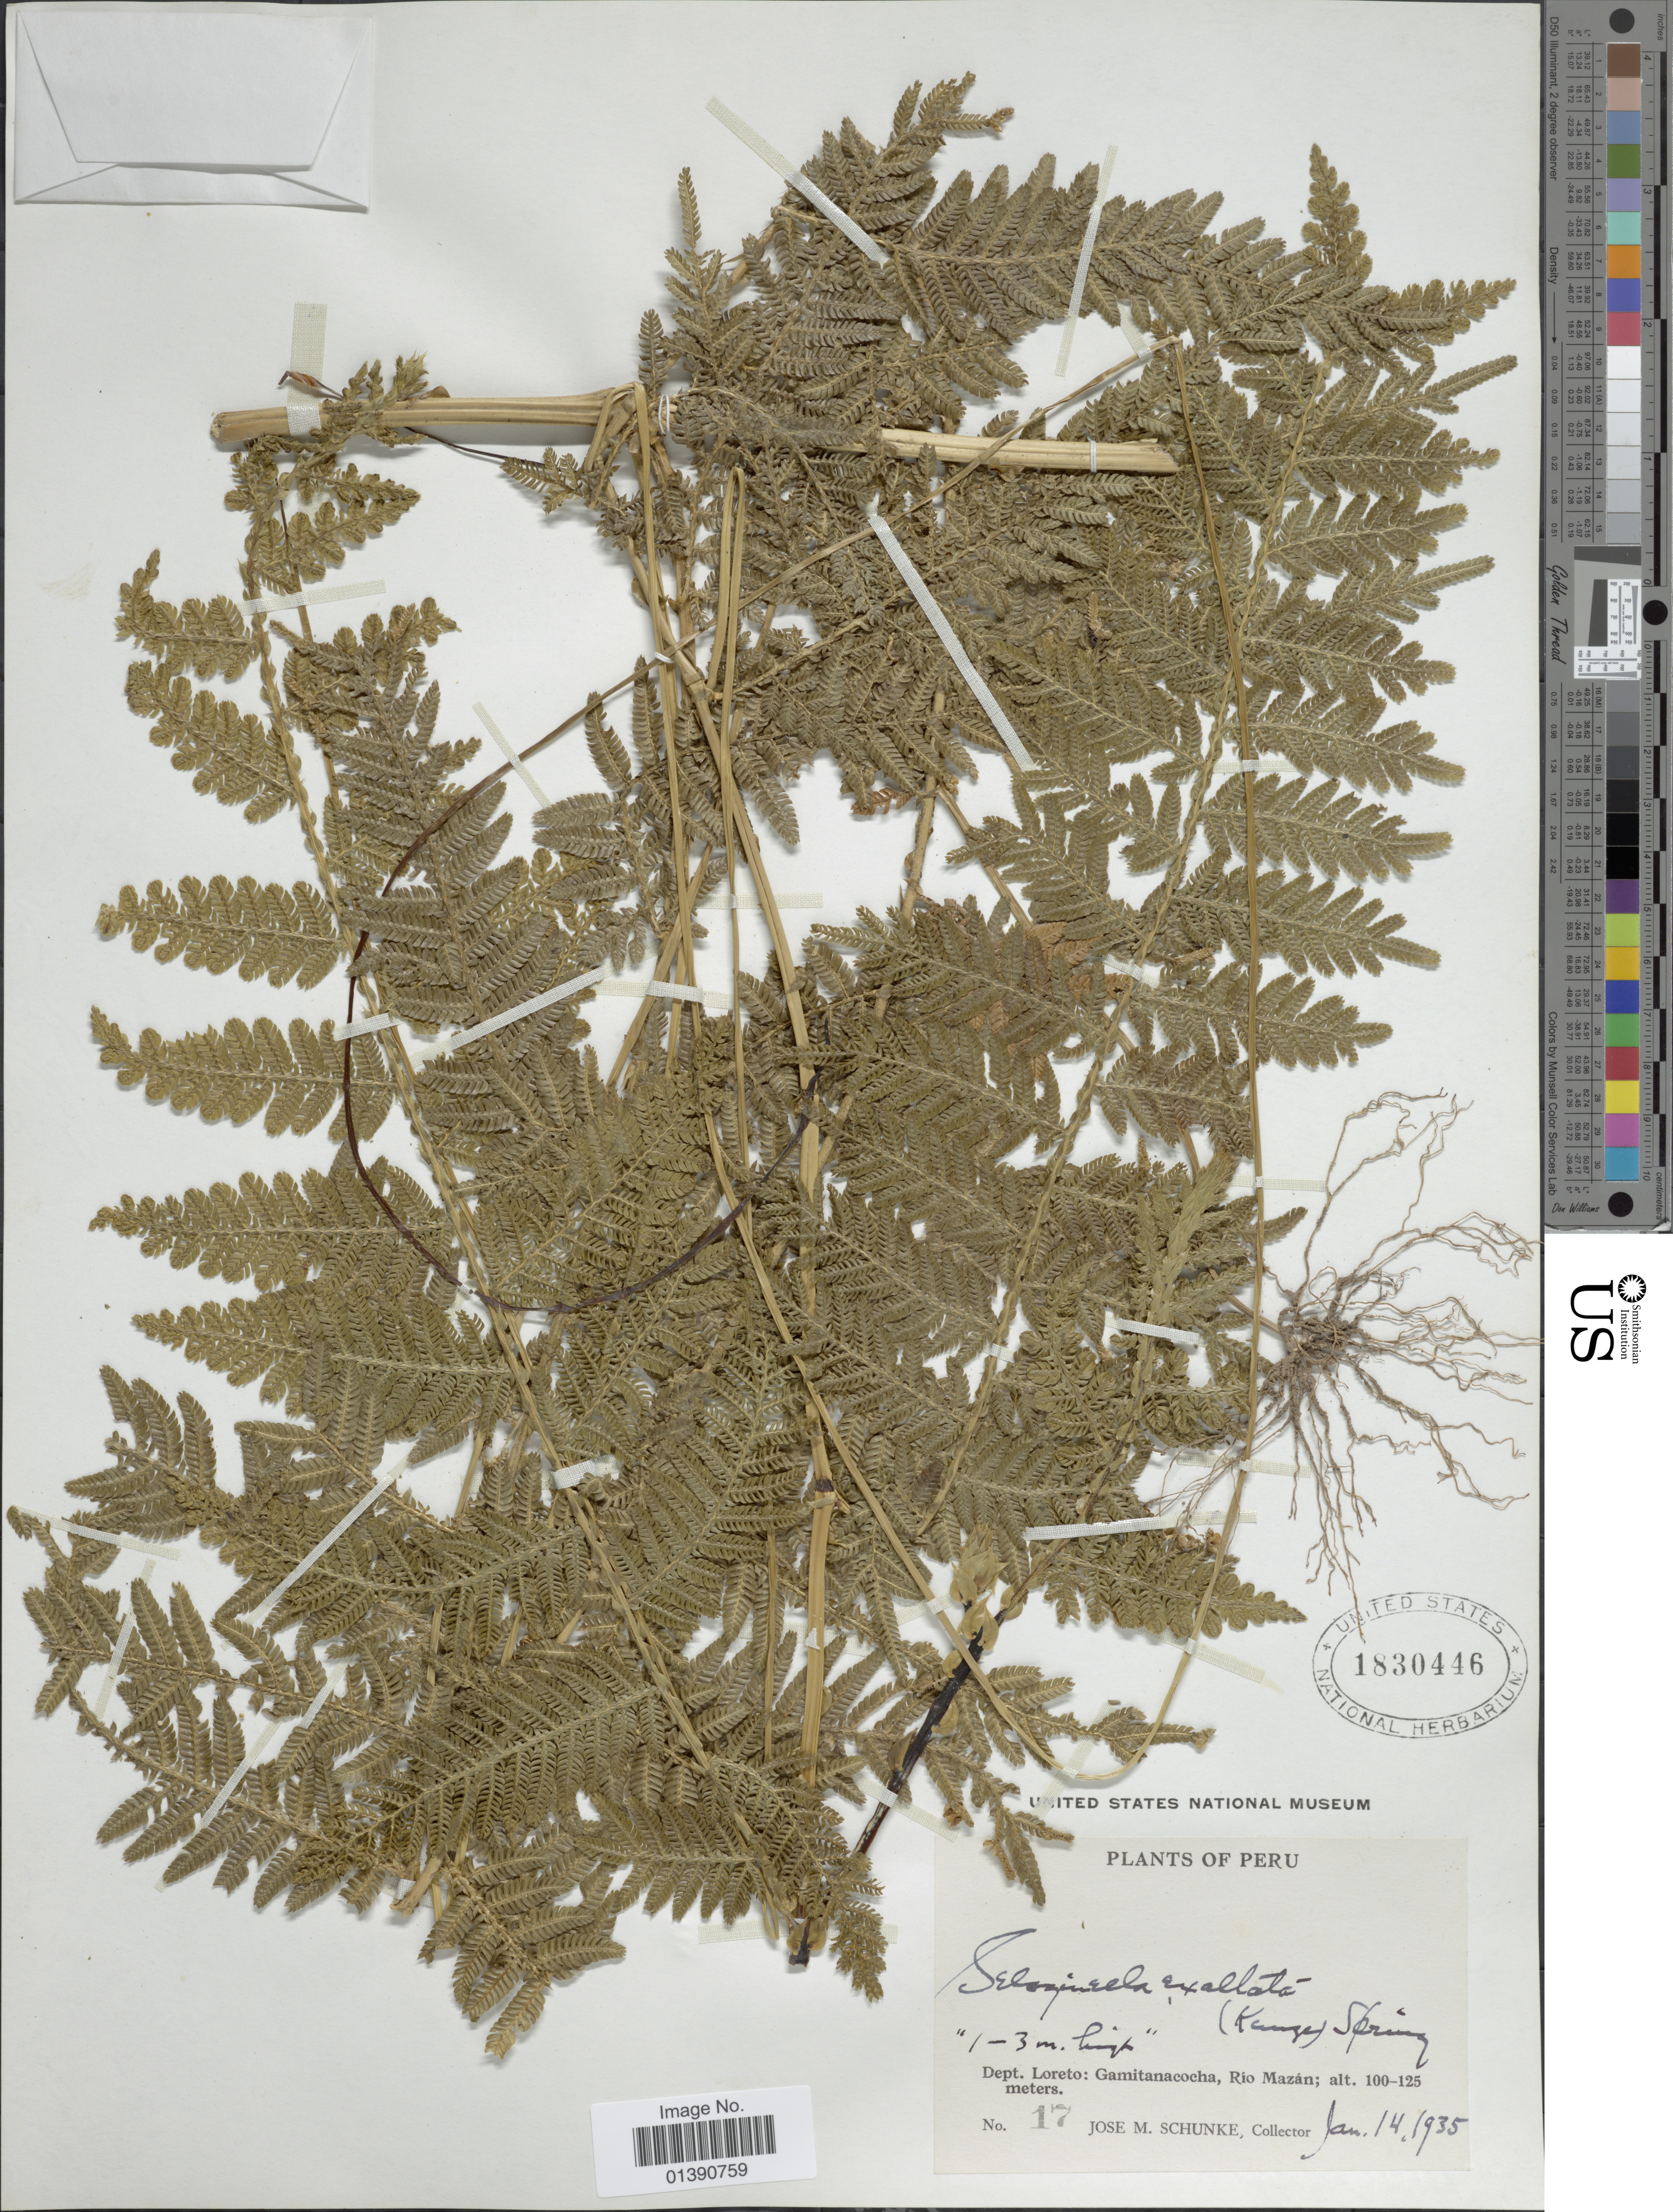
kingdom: Plantae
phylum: Tracheophyta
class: Lycopodiopsida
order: Selaginellales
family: Selaginellaceae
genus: Selaginella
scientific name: Selaginella exaltata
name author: (Kunze) Spring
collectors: J. M. Schunke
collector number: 17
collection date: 1935-01-14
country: Peru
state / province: Loreto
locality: Gamitanacocha, Rio Mazán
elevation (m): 100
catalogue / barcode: US 1830446